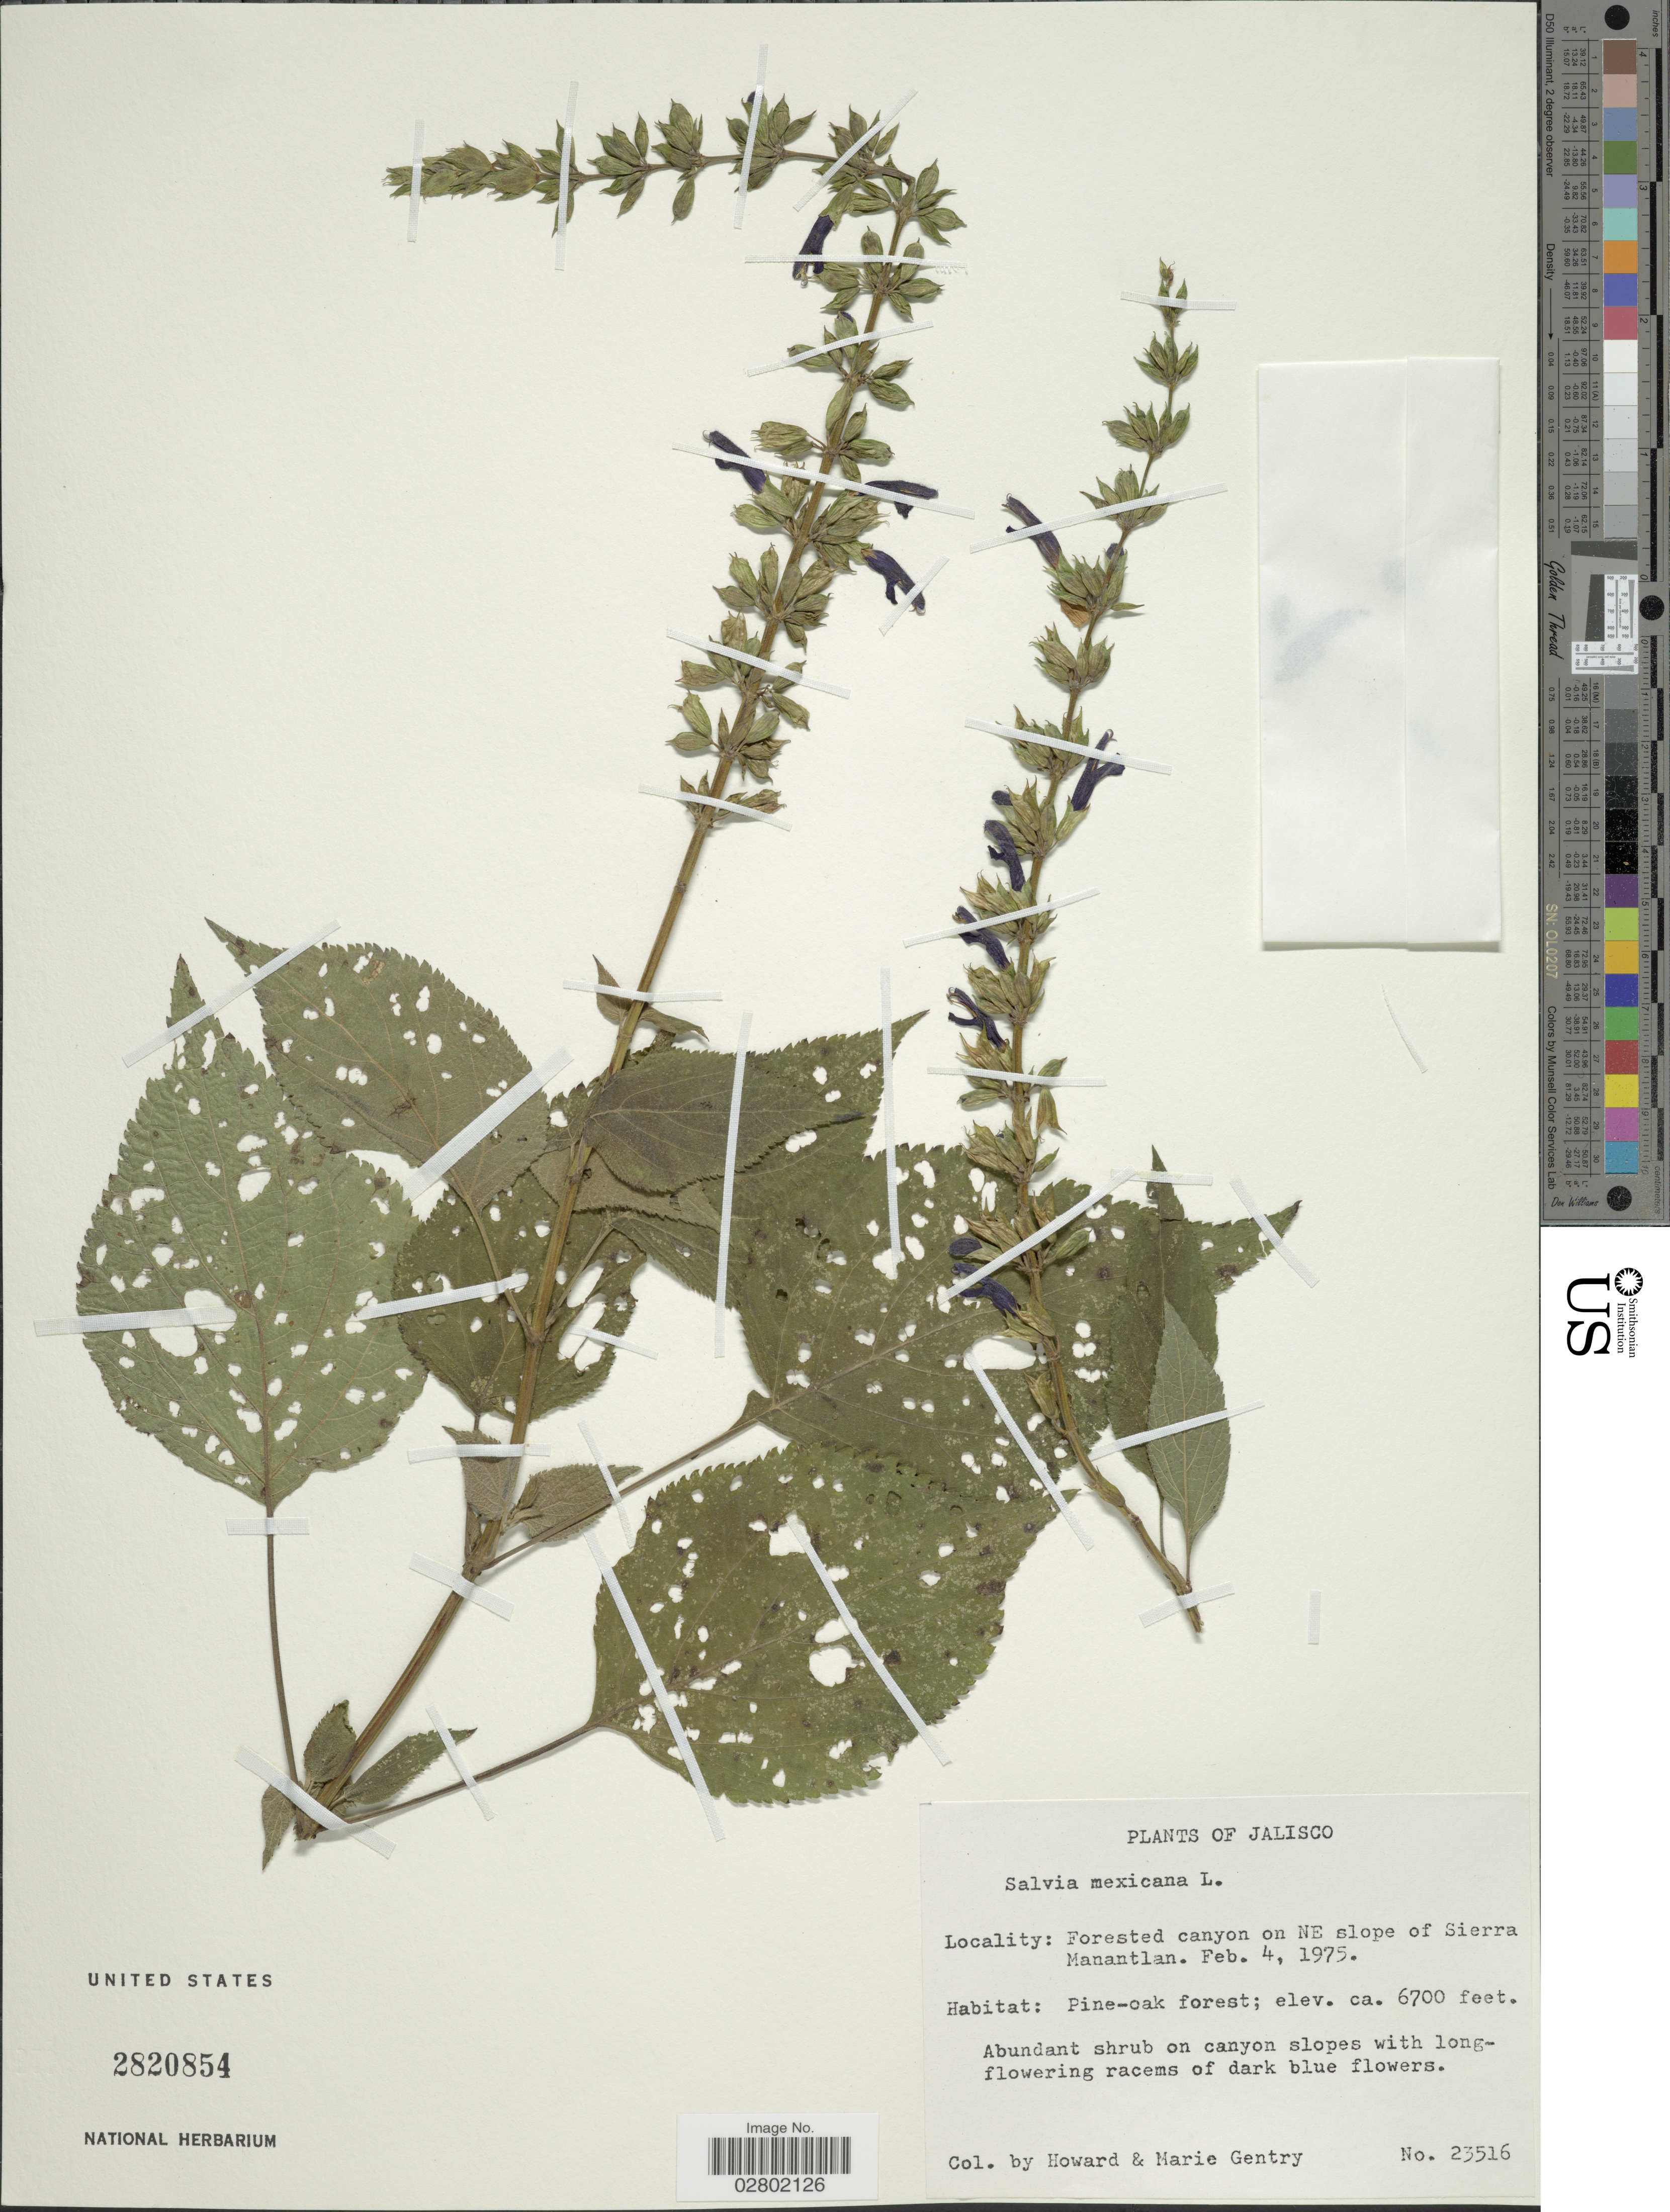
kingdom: Plantae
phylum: Tracheophyta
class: Magnoliopsida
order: Lamiales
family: Lamiaceae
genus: Salvia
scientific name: Salvia mexicana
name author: L.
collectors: -. Howard & M. Gentry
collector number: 23516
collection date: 1975-02-04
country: Mexico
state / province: Jalisco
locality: Forested canyon on NE slope of Sierra Manantlan.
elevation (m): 2042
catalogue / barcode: US 2820854